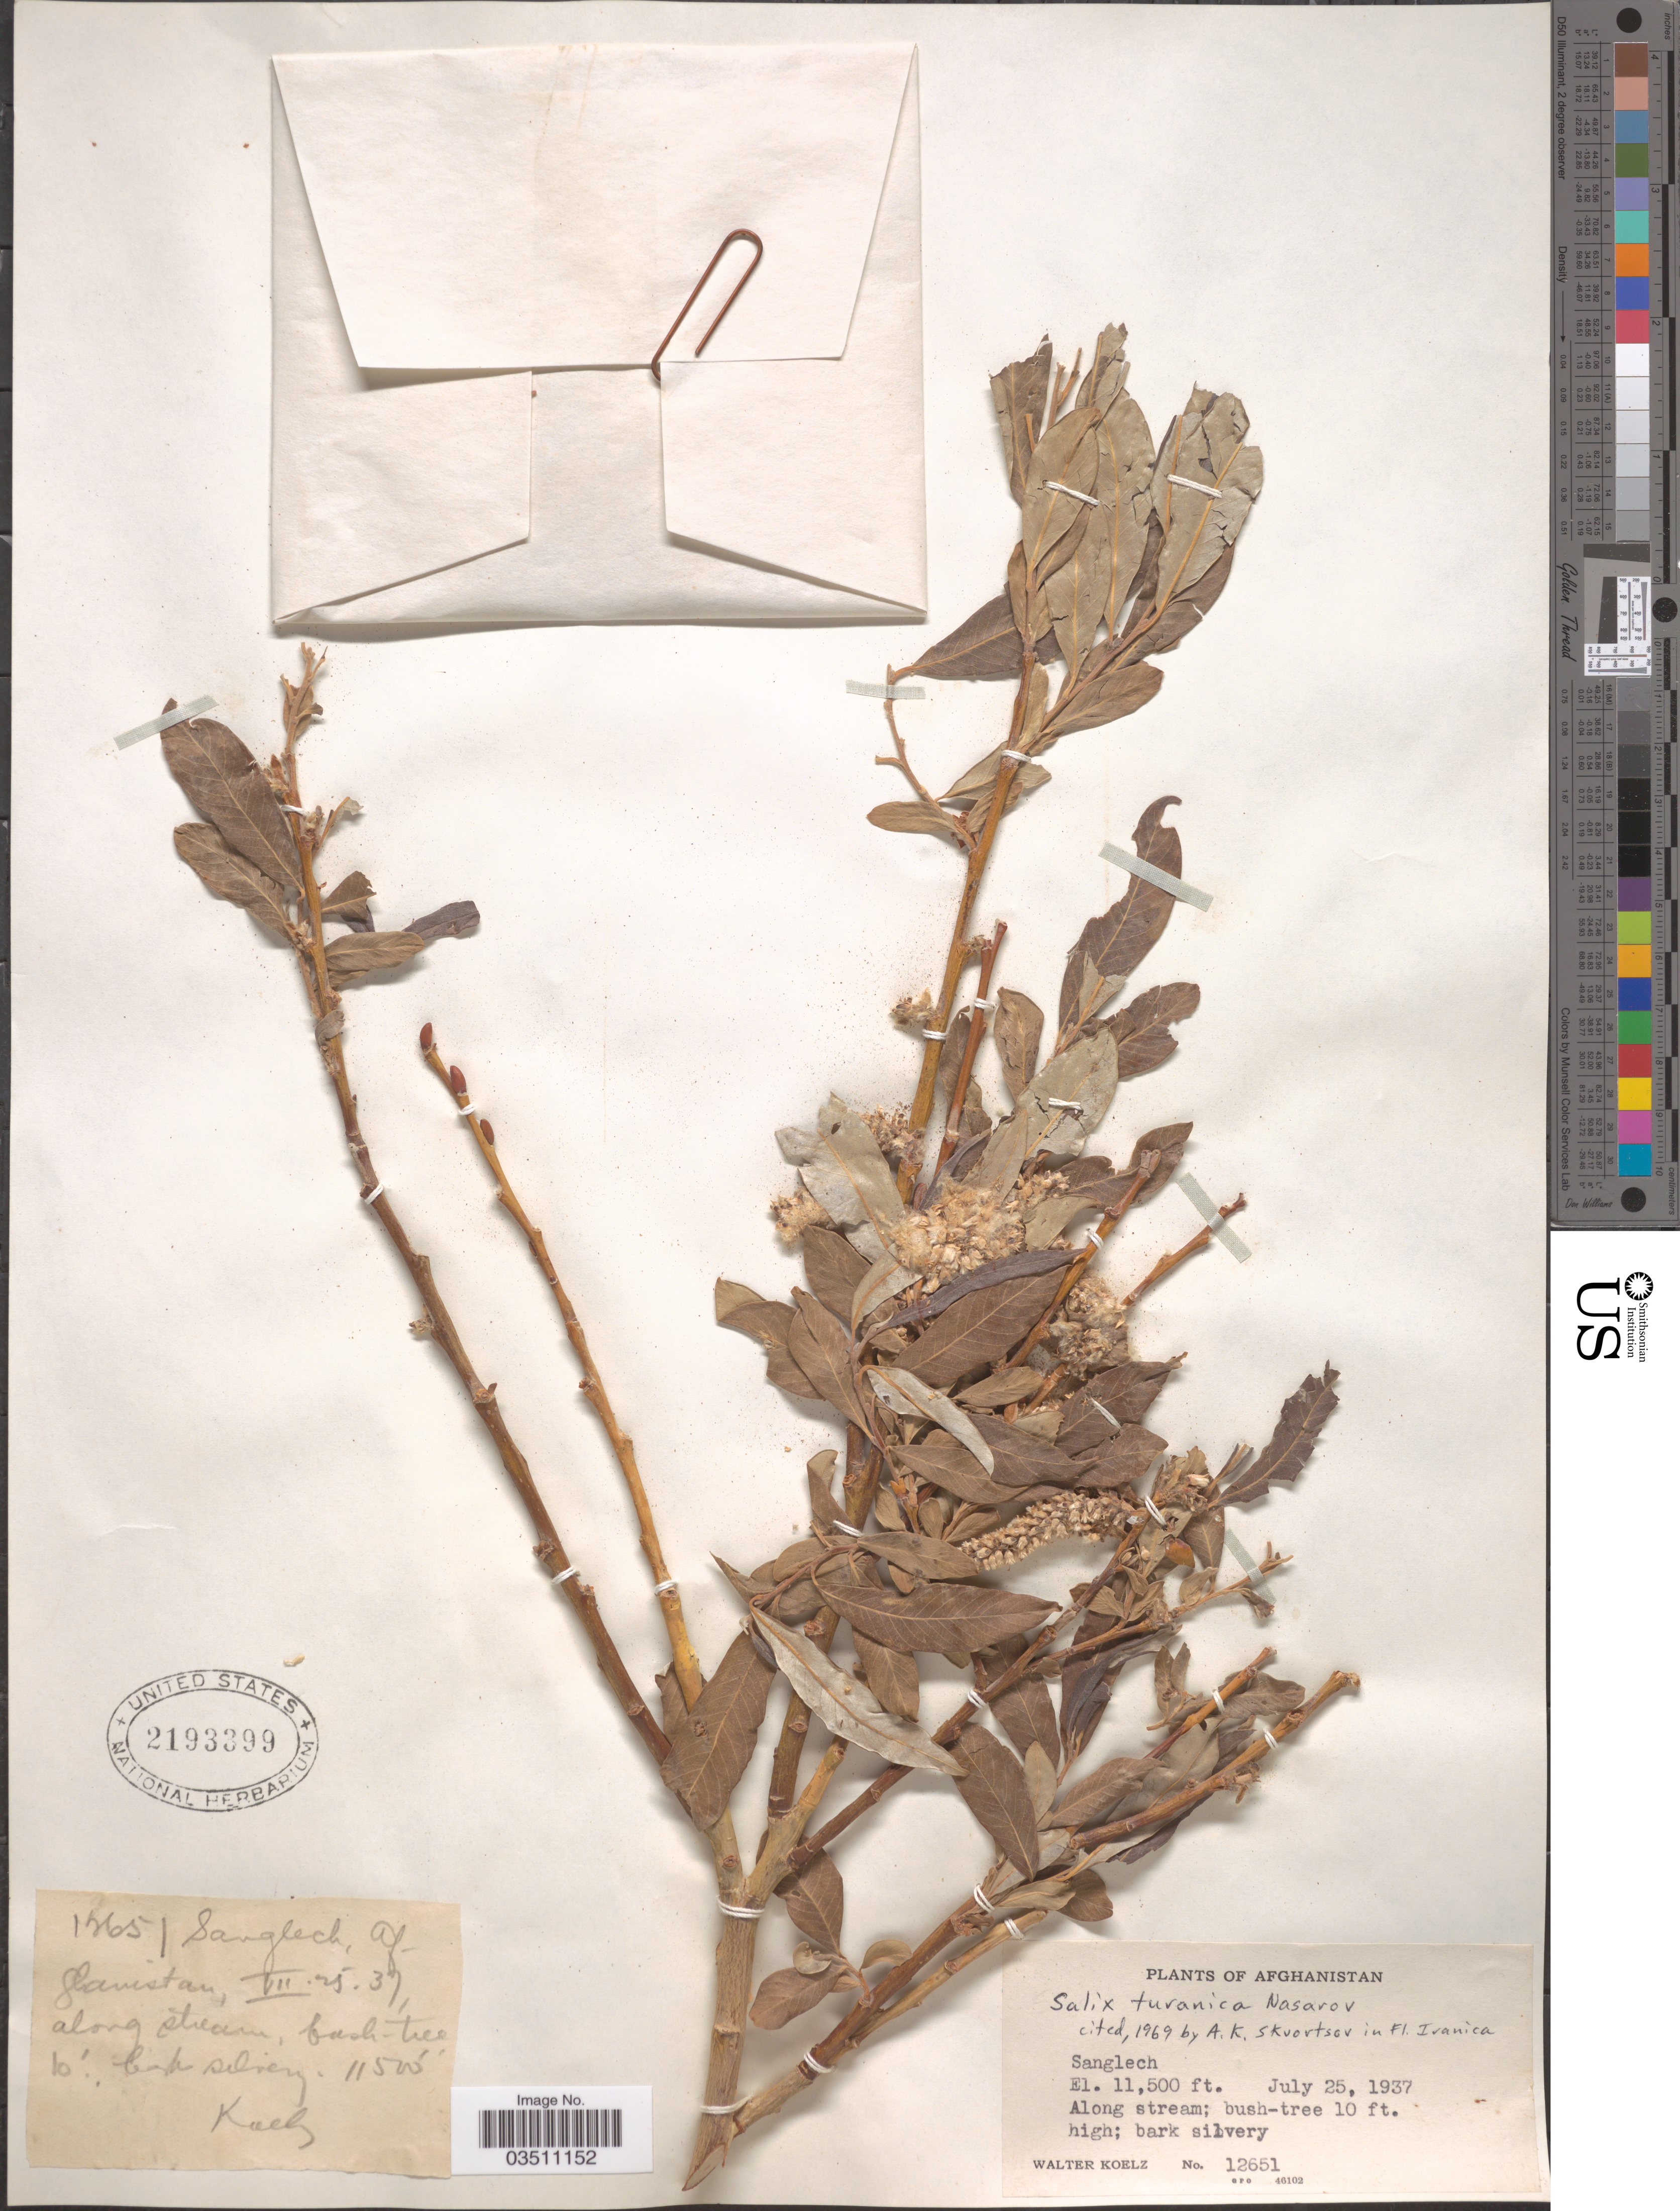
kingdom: Plantae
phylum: Tracheophyta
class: Magnoliopsida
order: Malpighiales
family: Salicaceae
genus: Salix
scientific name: Salix turanica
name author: Nasarow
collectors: W. N. Koelz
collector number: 12651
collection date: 1937-07-25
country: Afghanistan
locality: Sanglech.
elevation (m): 3505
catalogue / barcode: US 2193399